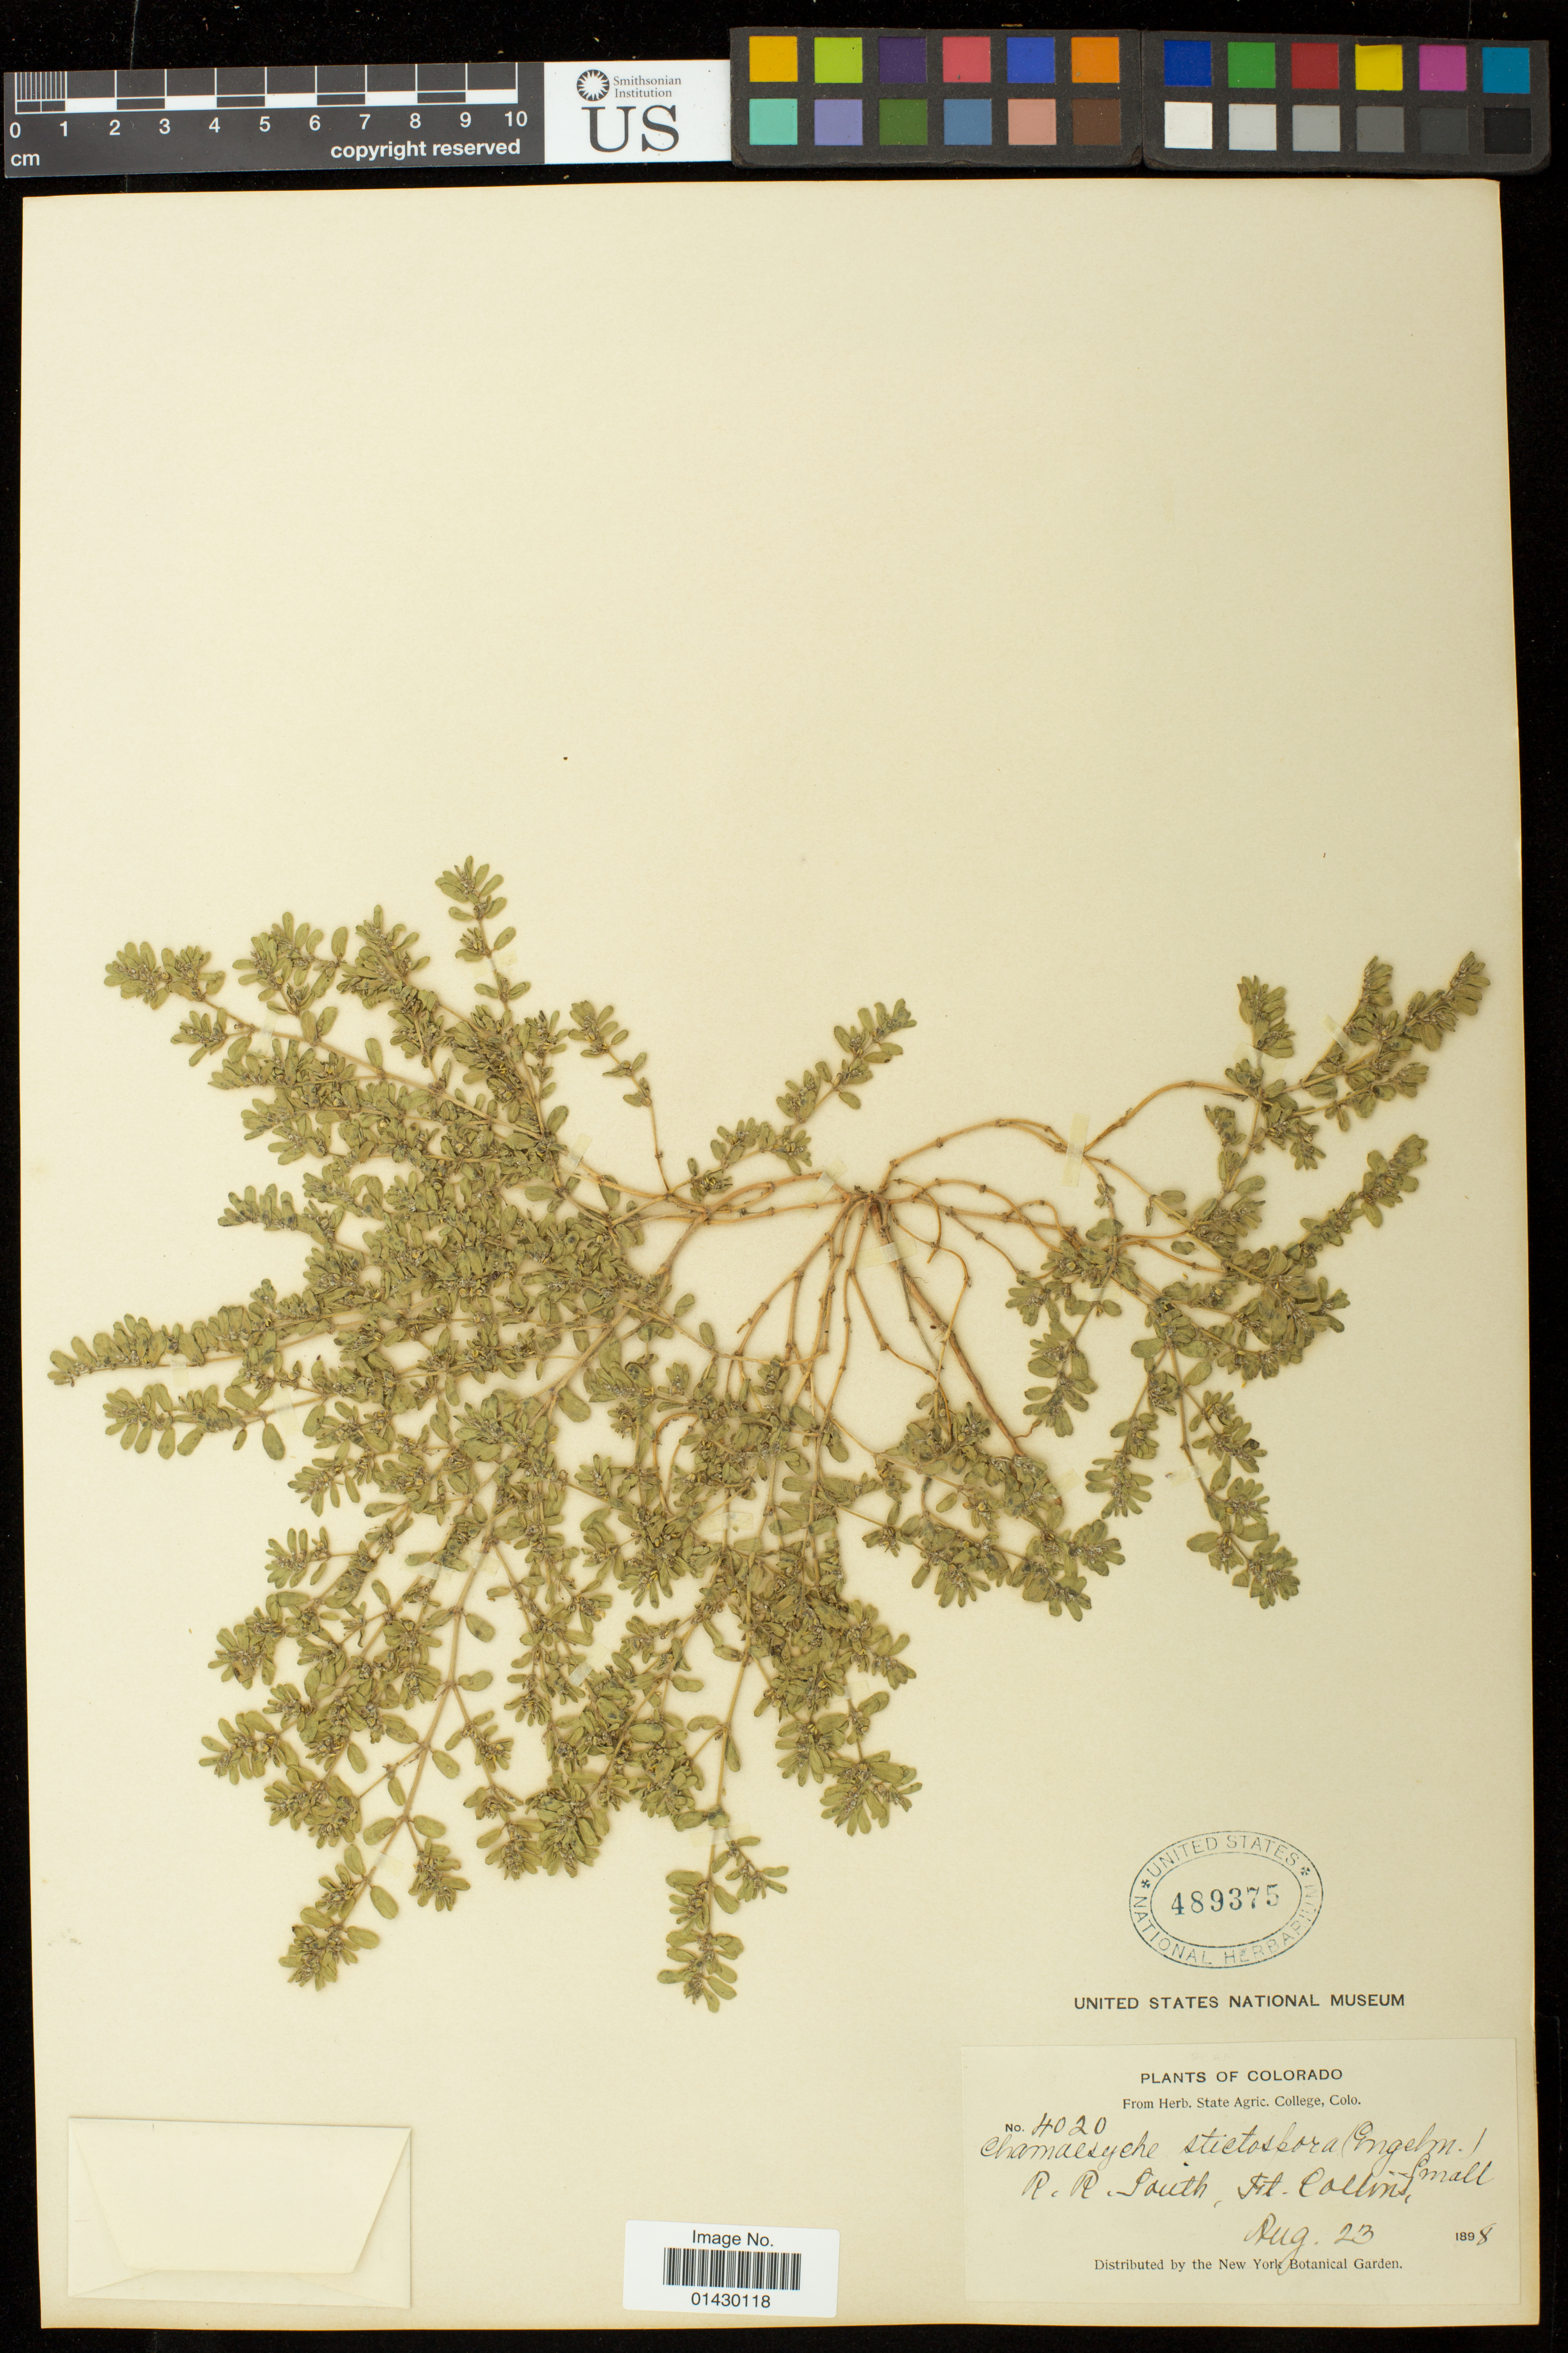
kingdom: Plantae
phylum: Tracheophyta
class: Magnoliopsida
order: Malpighiales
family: Euphorbiaceae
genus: Euphorbia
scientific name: Euphorbia stictospora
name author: Engelm.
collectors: R. R. Smith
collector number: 4020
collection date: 1898-08-23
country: United States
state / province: Colorado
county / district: Larimer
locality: Ft. Collins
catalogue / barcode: US 489375